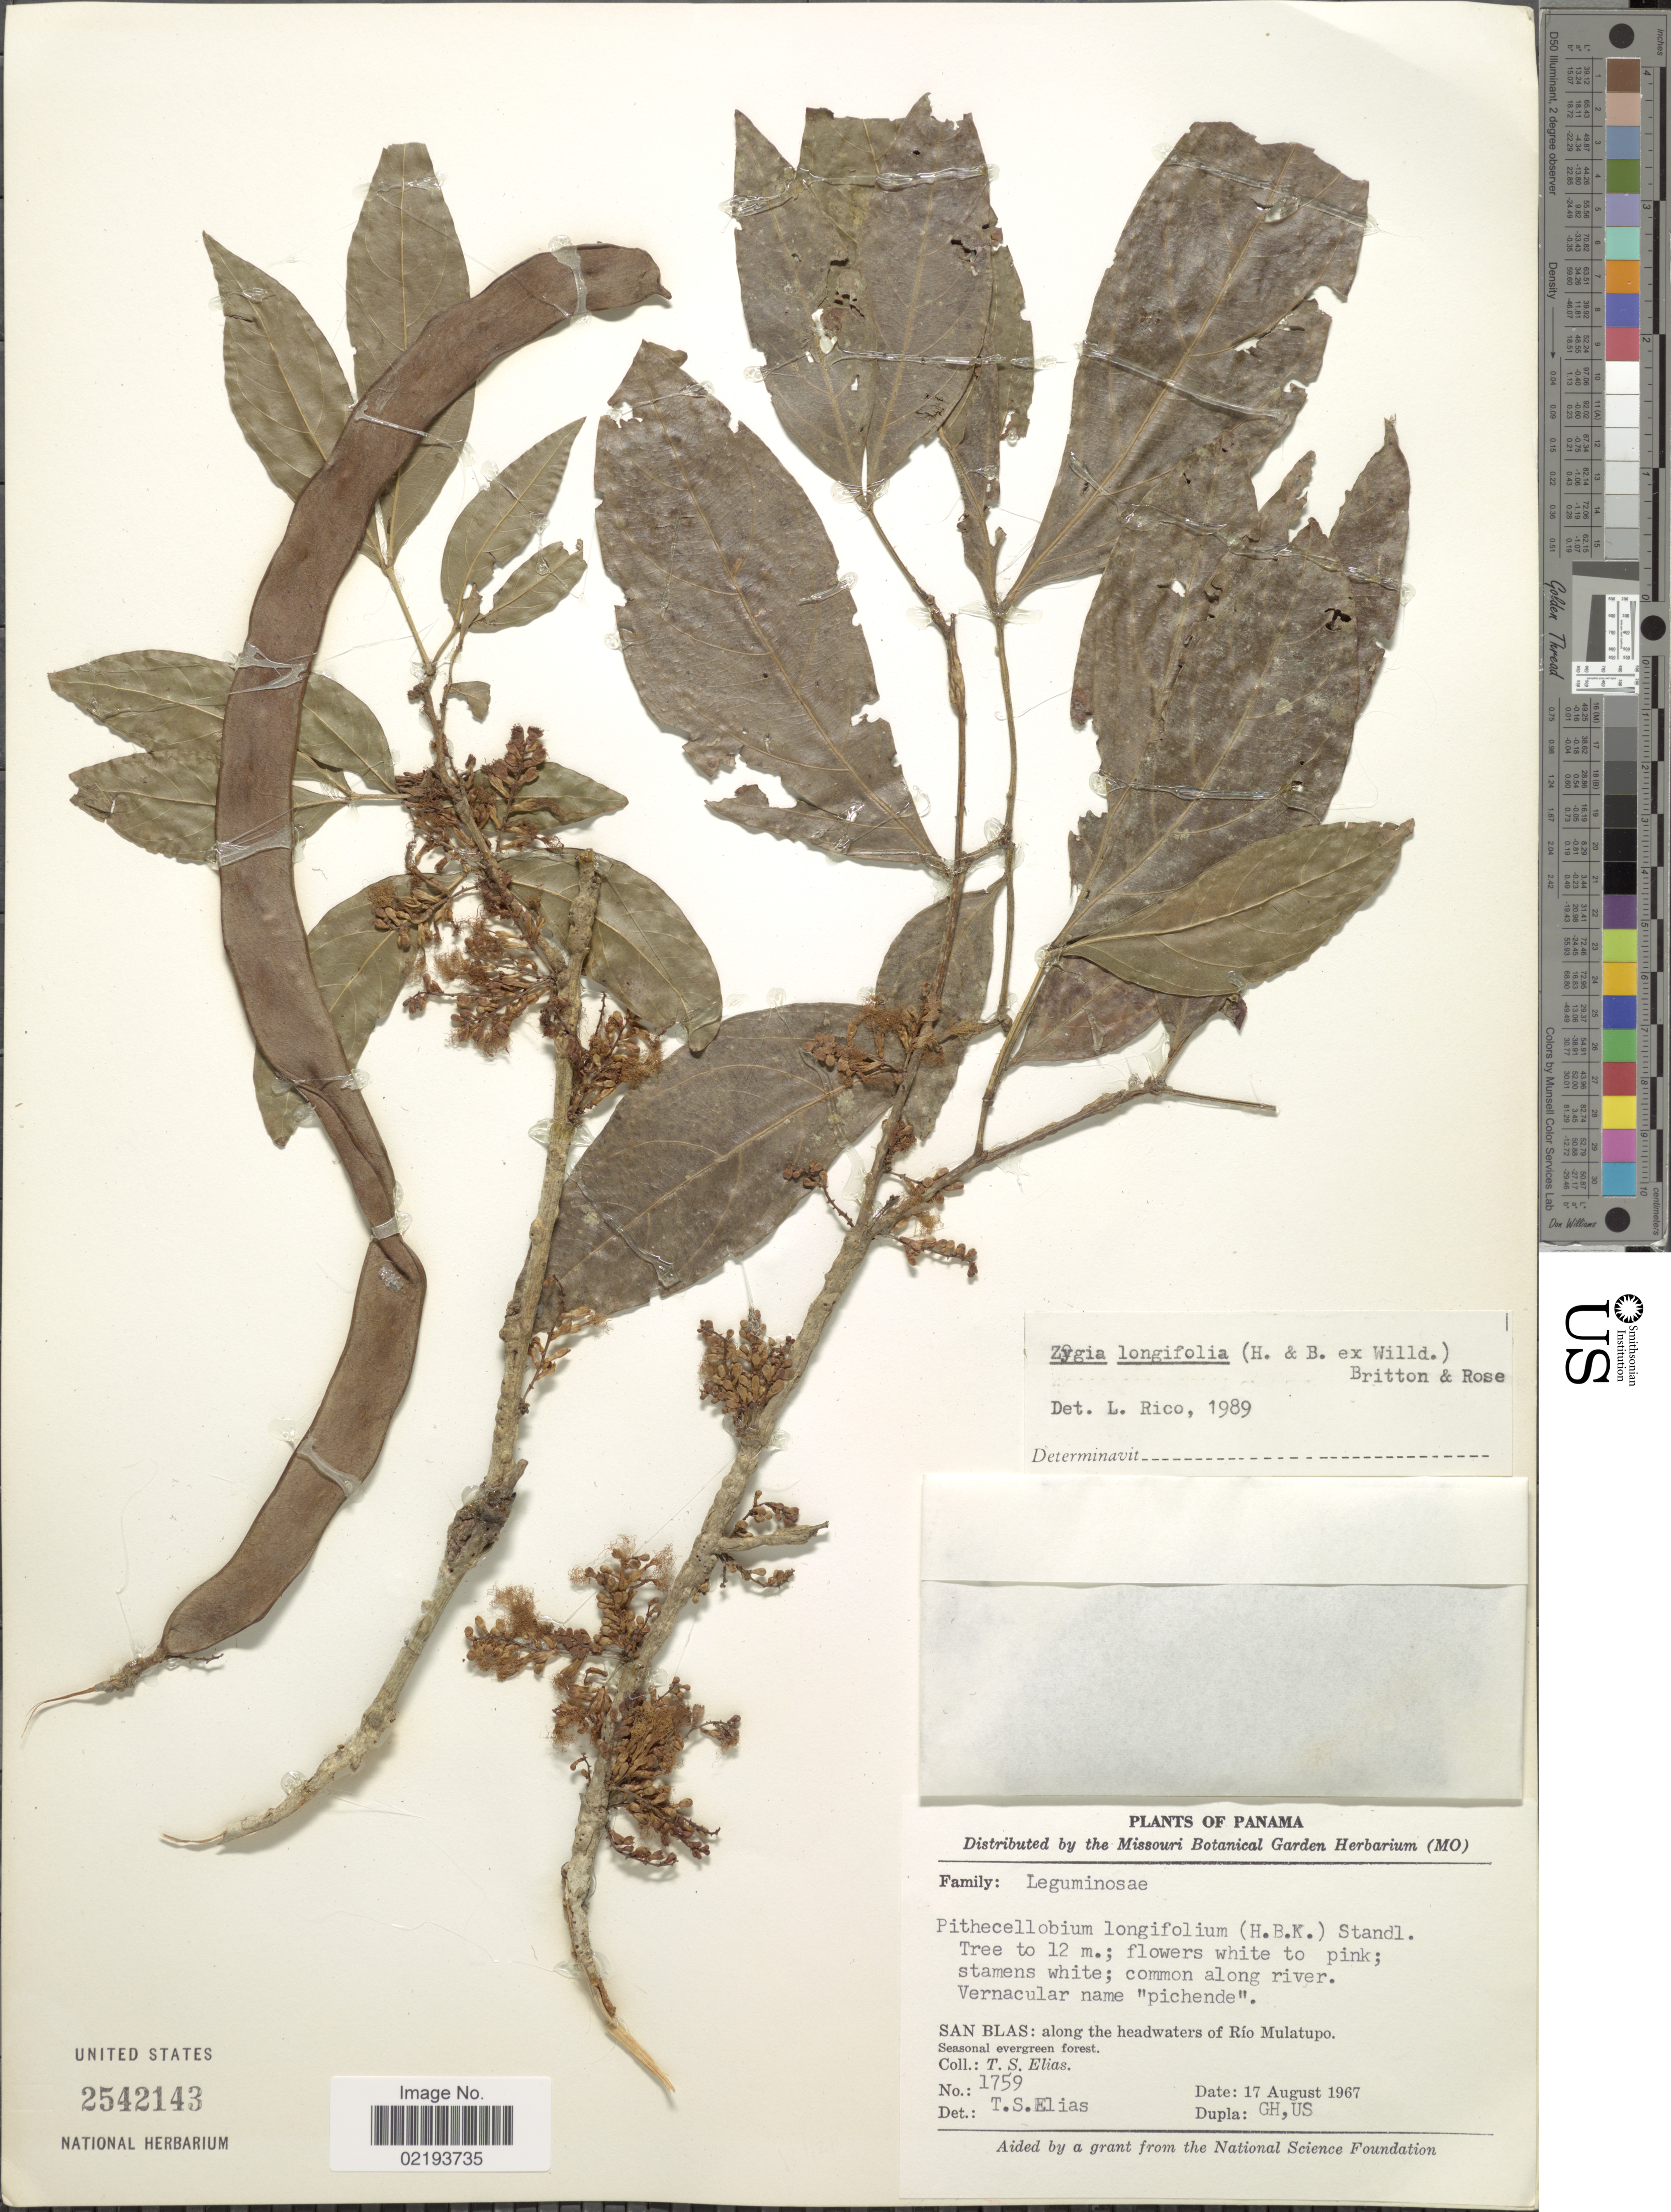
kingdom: Plantae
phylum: Tracheophyta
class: Magnoliopsida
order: Fabales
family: Fabaceae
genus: Zygia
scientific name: Zygia longifolia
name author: (Willd.) Britton & Rose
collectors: T. S. Elias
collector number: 1759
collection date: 1967-08-17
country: Panama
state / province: Kuna Yala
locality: Common along river, San Blas: along the headwaters of Río Mulatupo. Seasonal evergreen forest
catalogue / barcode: US 2542143